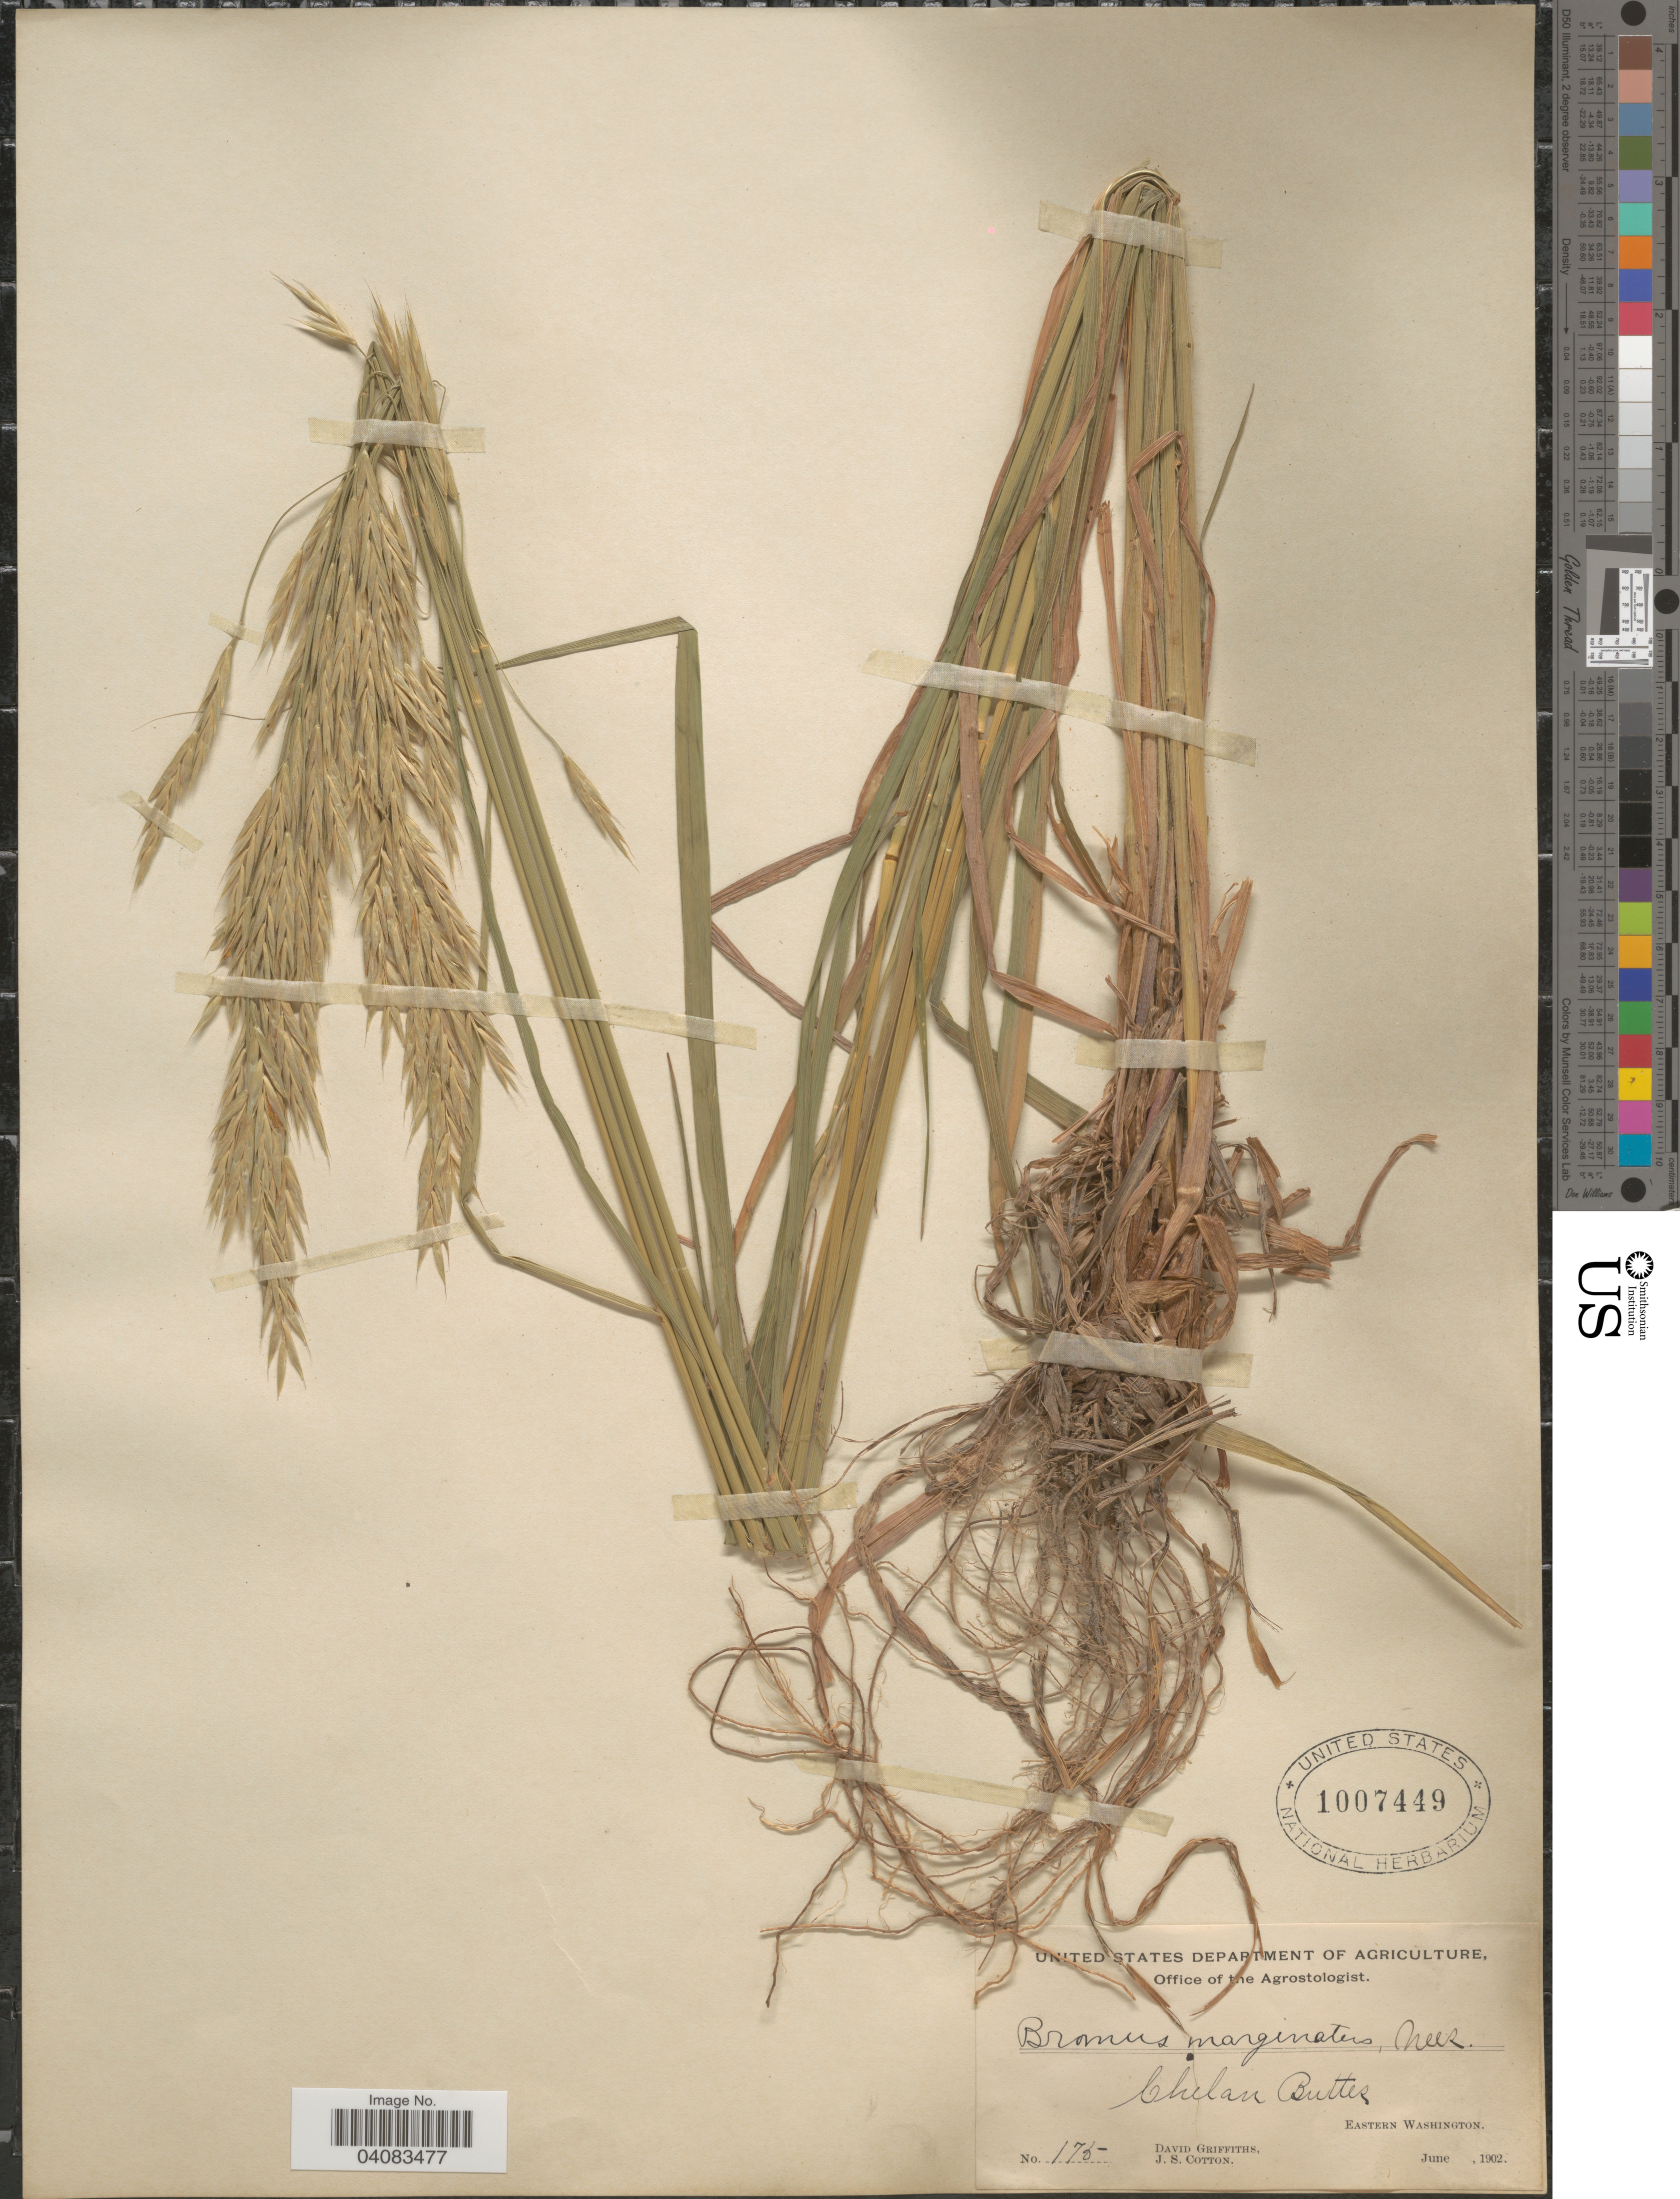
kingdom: Plantae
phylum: Tracheophyta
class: Liliopsida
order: Poales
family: Poaceae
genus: Bromus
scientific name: Bromus marginatus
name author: Nees ex Steud.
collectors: D. Griffiths & J. S. Cotton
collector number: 175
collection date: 1902-06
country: United States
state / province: Washington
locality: Chelan Buttes. Eastern Washington.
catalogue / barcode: US 1007449